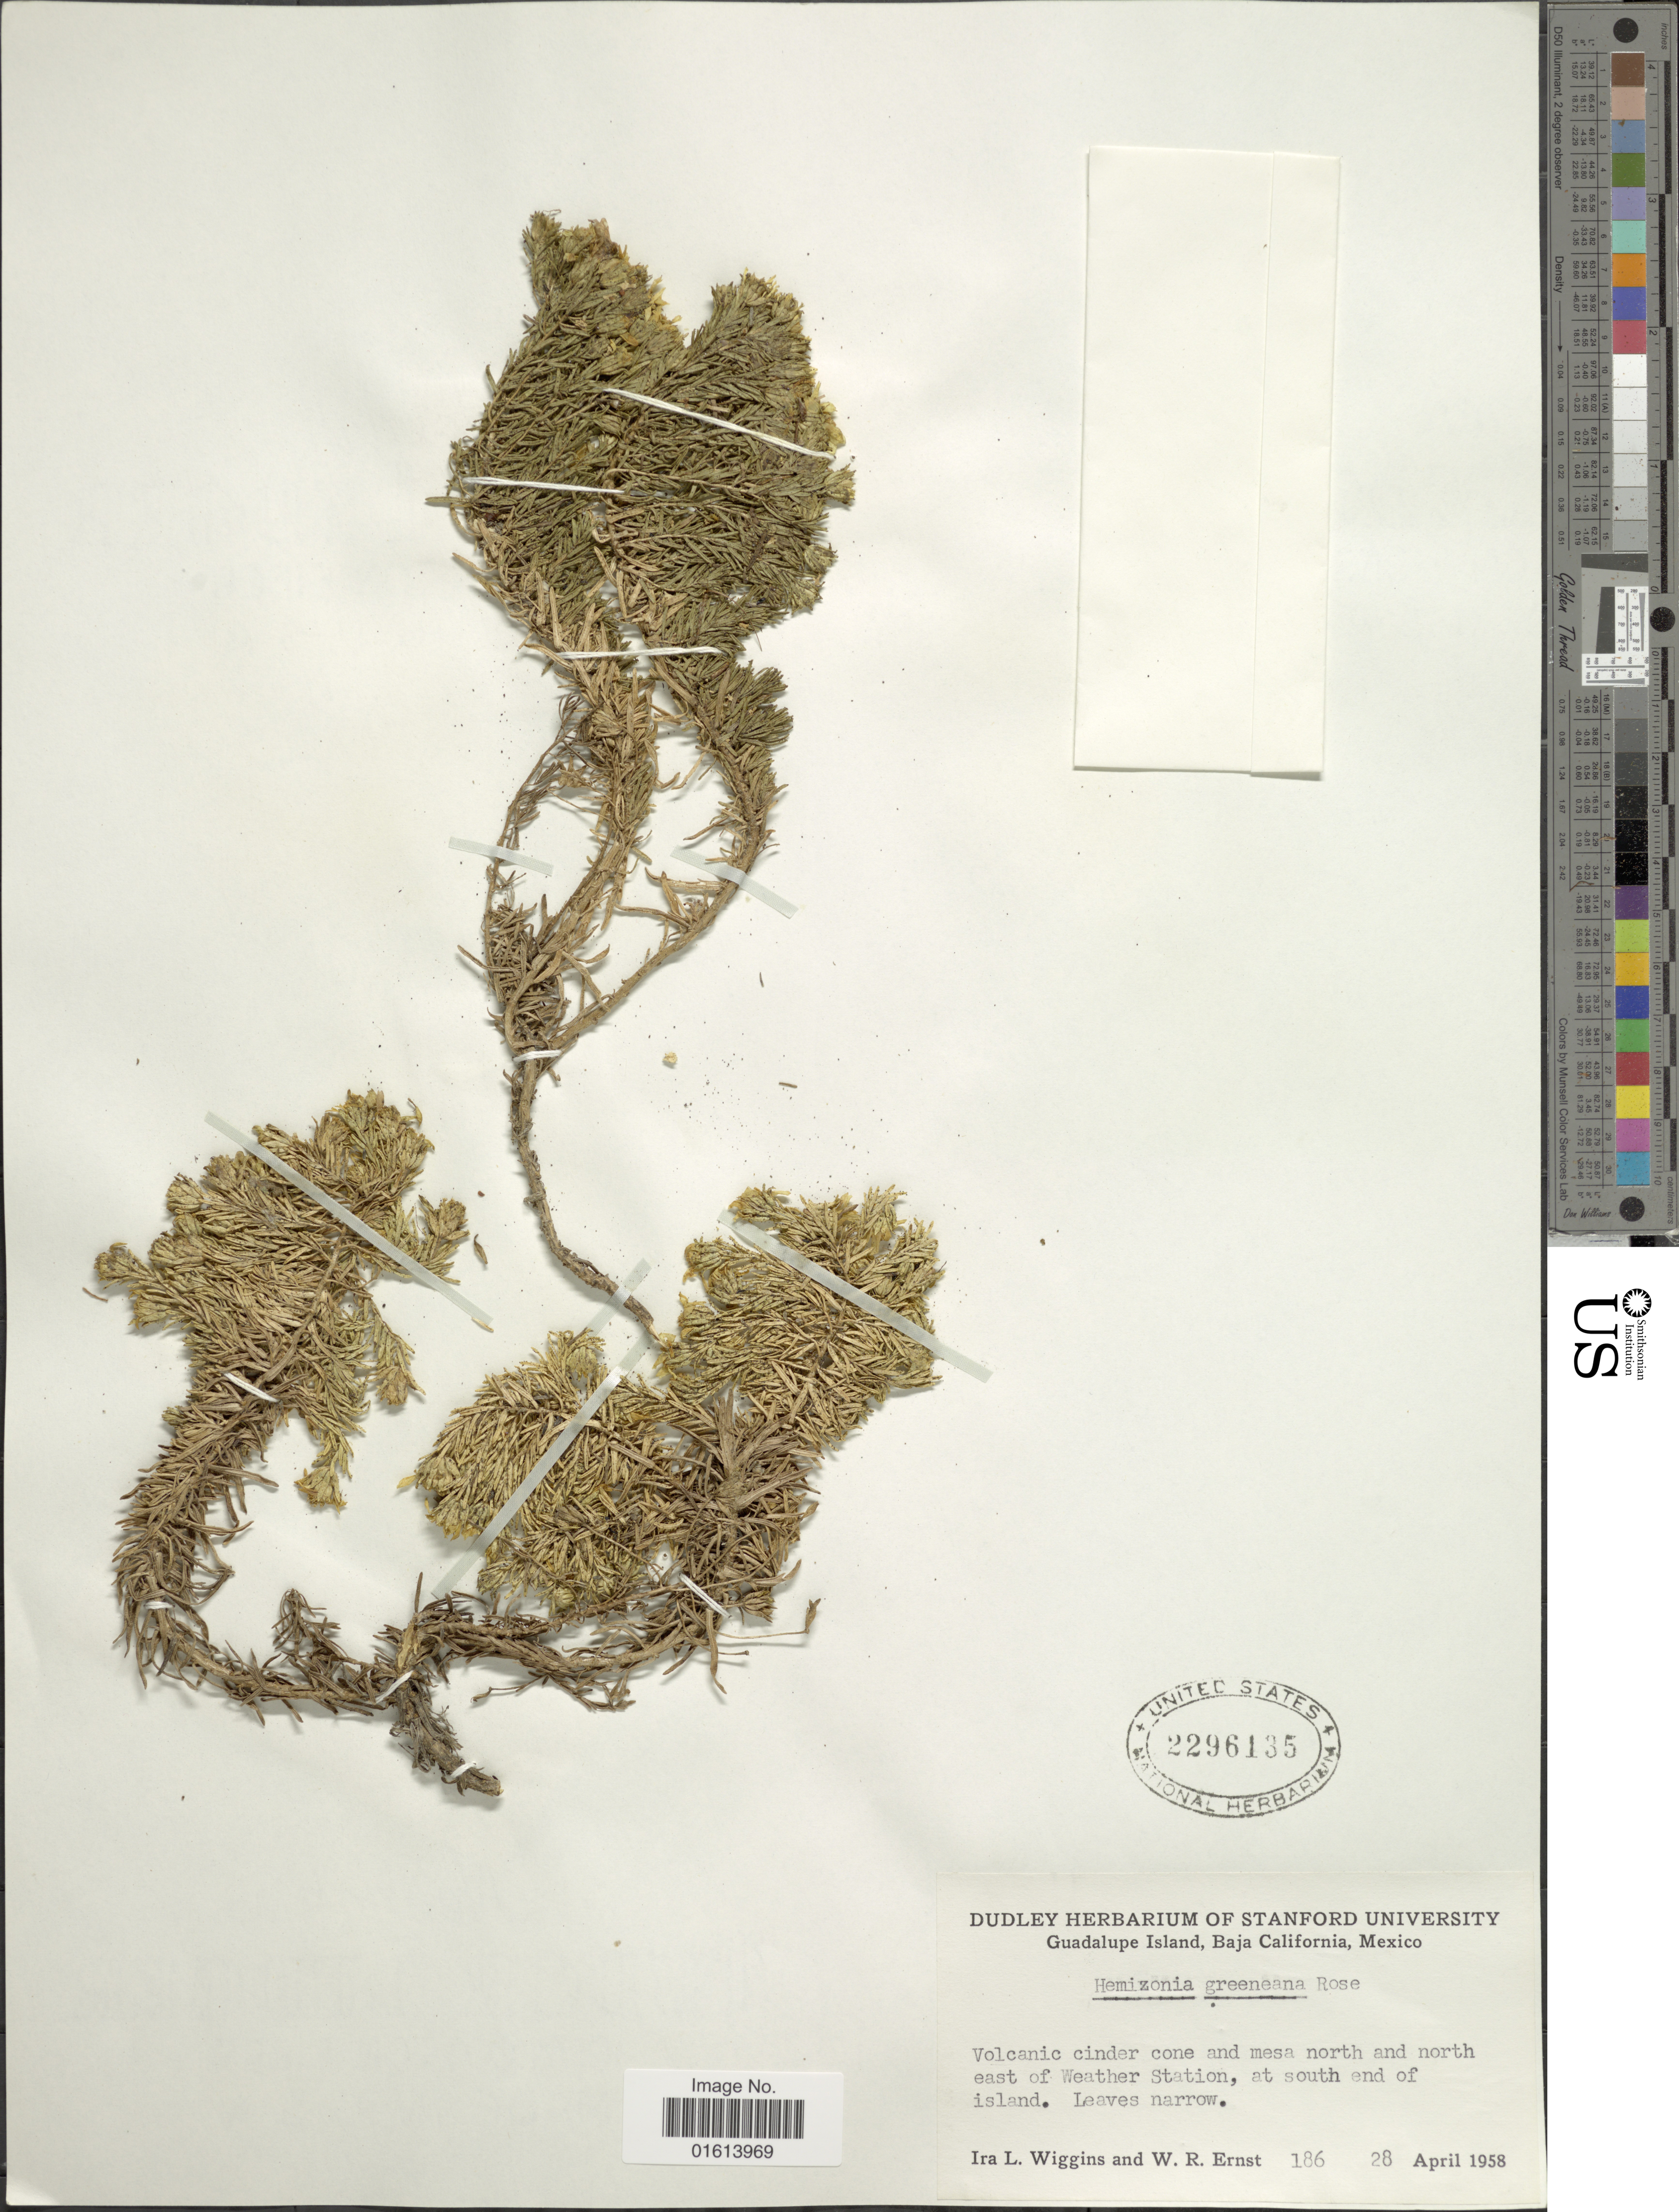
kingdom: Plantae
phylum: Tracheophyta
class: Magnoliopsida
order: Asterales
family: Asteraceae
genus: Deinandra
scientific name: Deinandra greeneana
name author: (Rose) B.G. Baldwin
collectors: I. L. Wiggins & W. R. Ernst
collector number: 186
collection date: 1958-04-28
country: Mexico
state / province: Baja California Norte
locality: Guadalupe Island, Volcanic cinder cone and mesa north and north east of Weather Station, at aouth end of island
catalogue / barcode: US 2296135